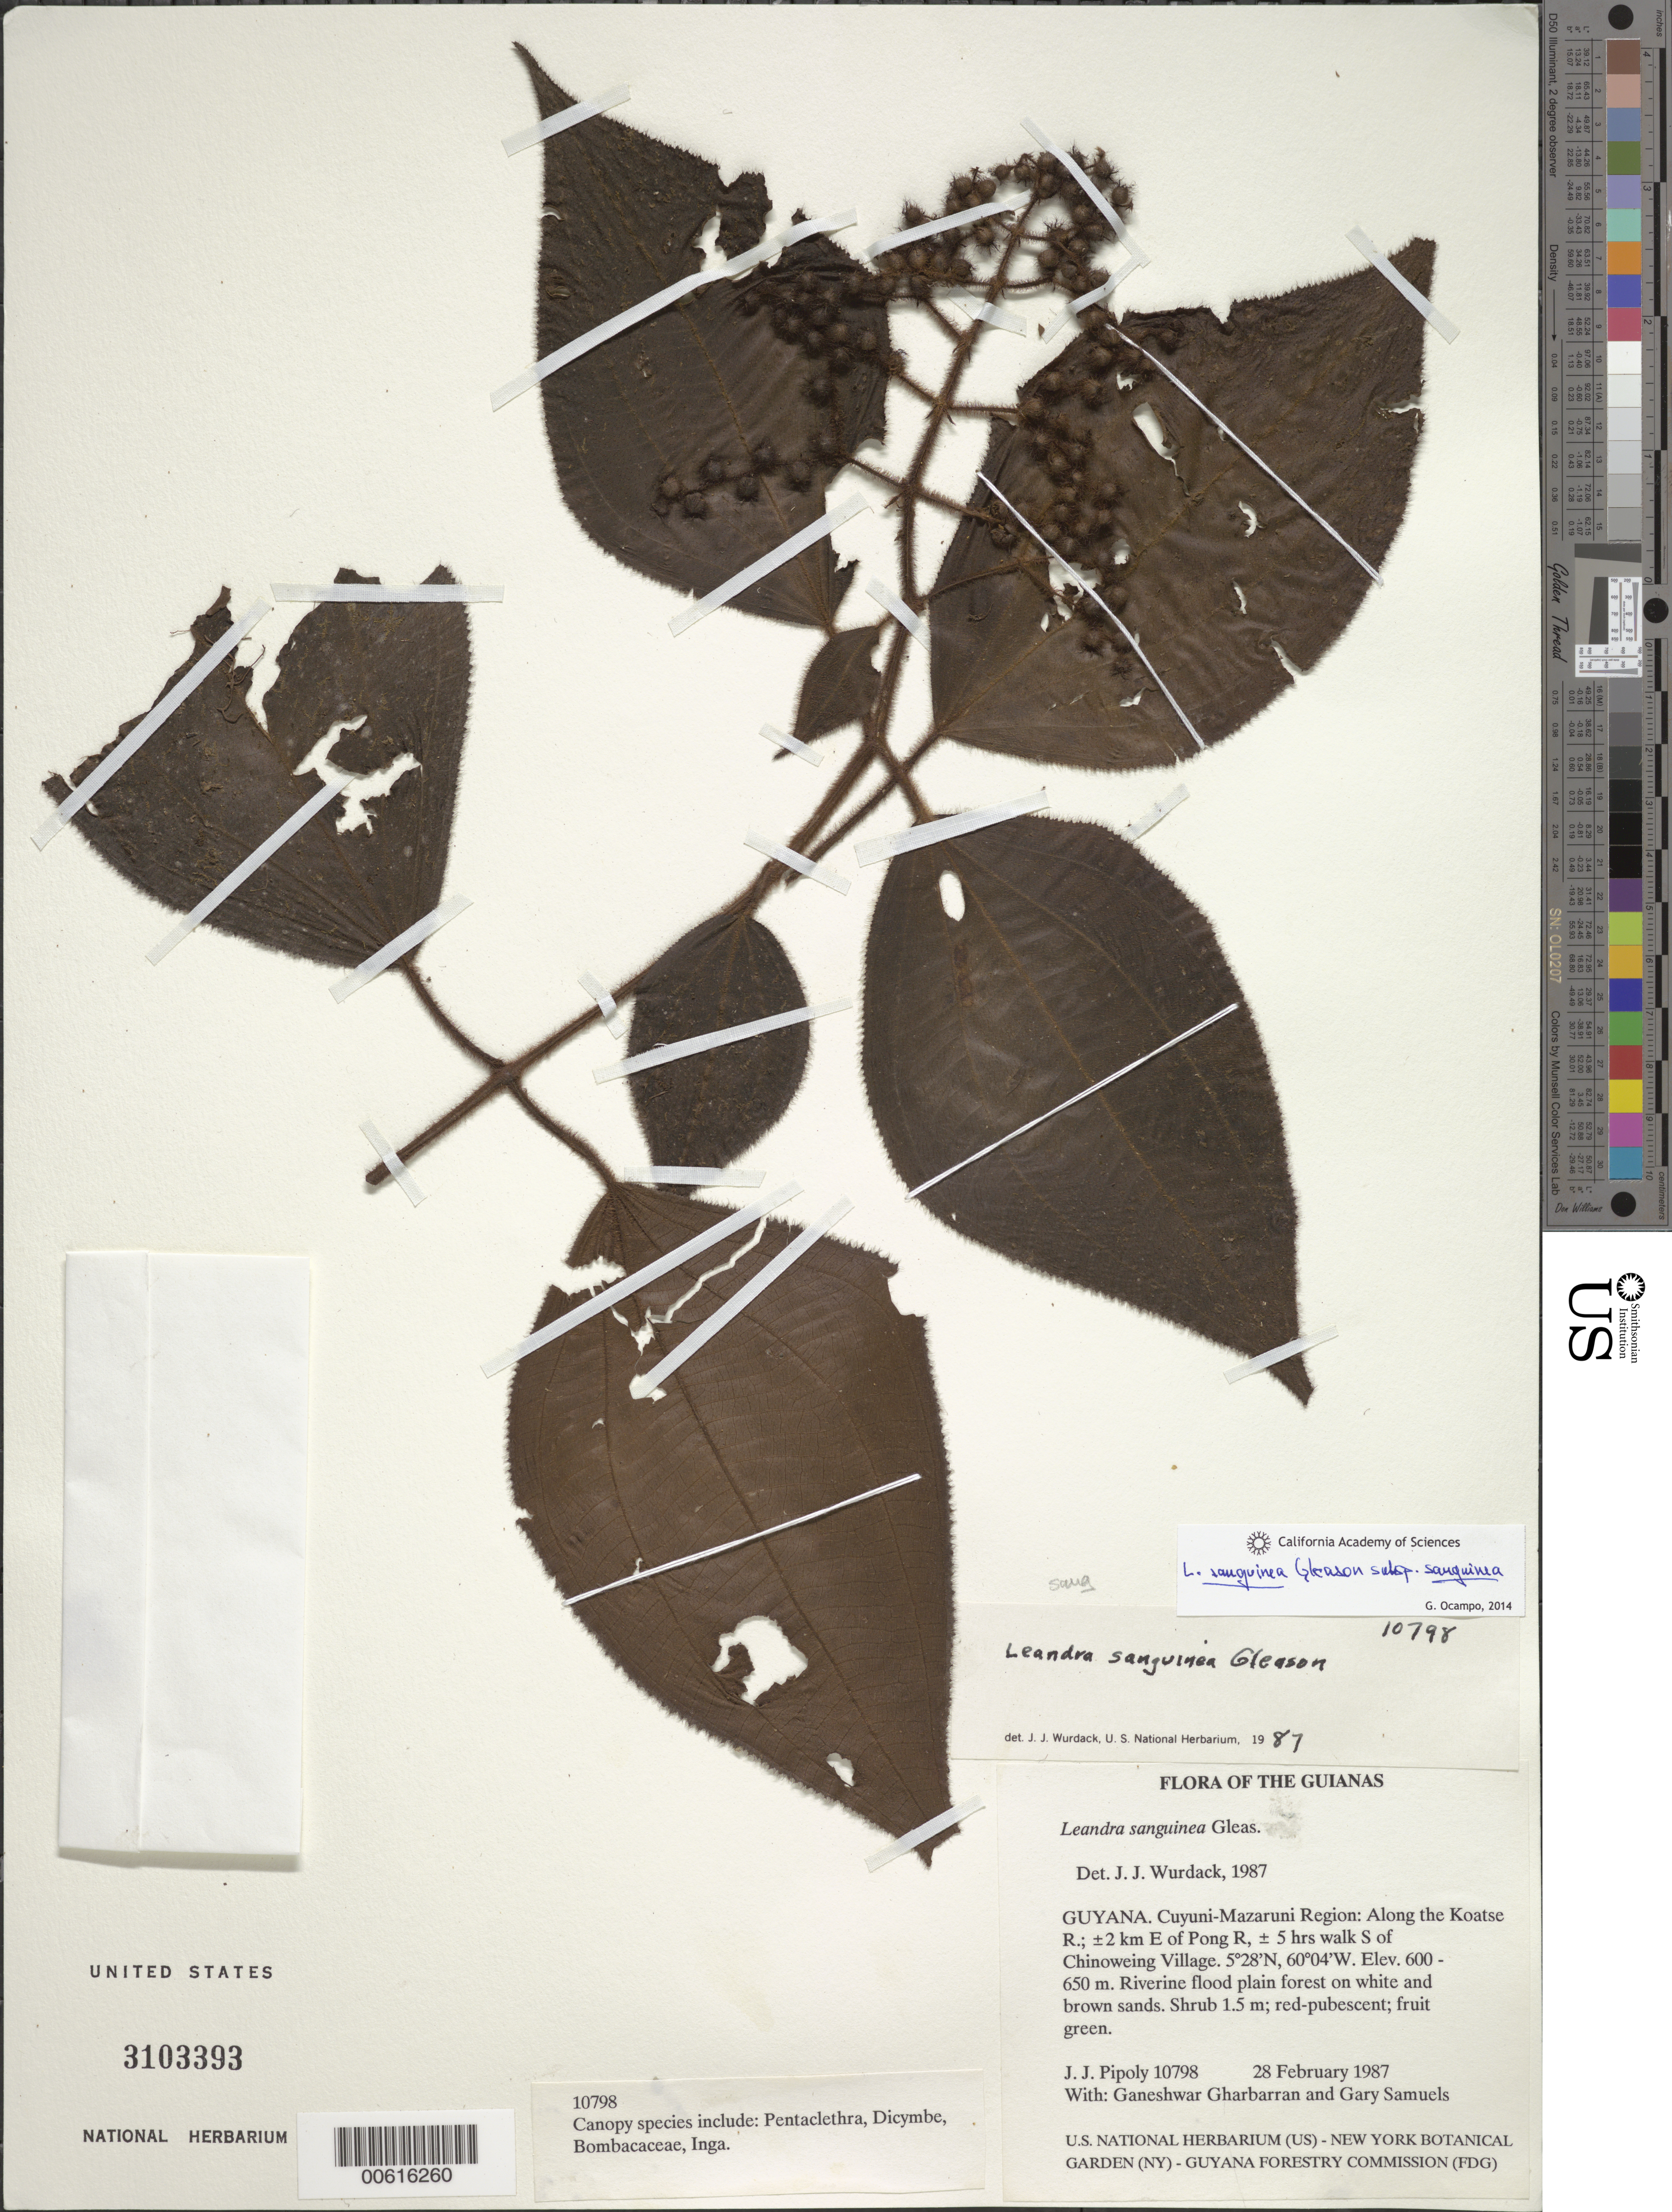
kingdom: Plantae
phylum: Tracheophyta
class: Magnoliopsida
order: Myrtales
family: Melastomataceae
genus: Leandra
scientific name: Leandra sanguinea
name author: Gleason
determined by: Wurdack, John J., (US), US (UNITED STATES)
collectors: J. J. Pipoly, G. Gharbarran & G. Samuels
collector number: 10798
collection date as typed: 28 February 1987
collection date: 1987-02-28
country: Guyana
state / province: Cuyuni-Mazaruni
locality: Along the Koatse R.; ±2 km E of Pong R, ± 5 hrs walk S of Chinoweing Village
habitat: Riverine flood plain forest on white and brown sands; canopy spp. include Pentaclethra, Dicymbe, Bombacaceae, Inga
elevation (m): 600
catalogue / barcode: US 3103393